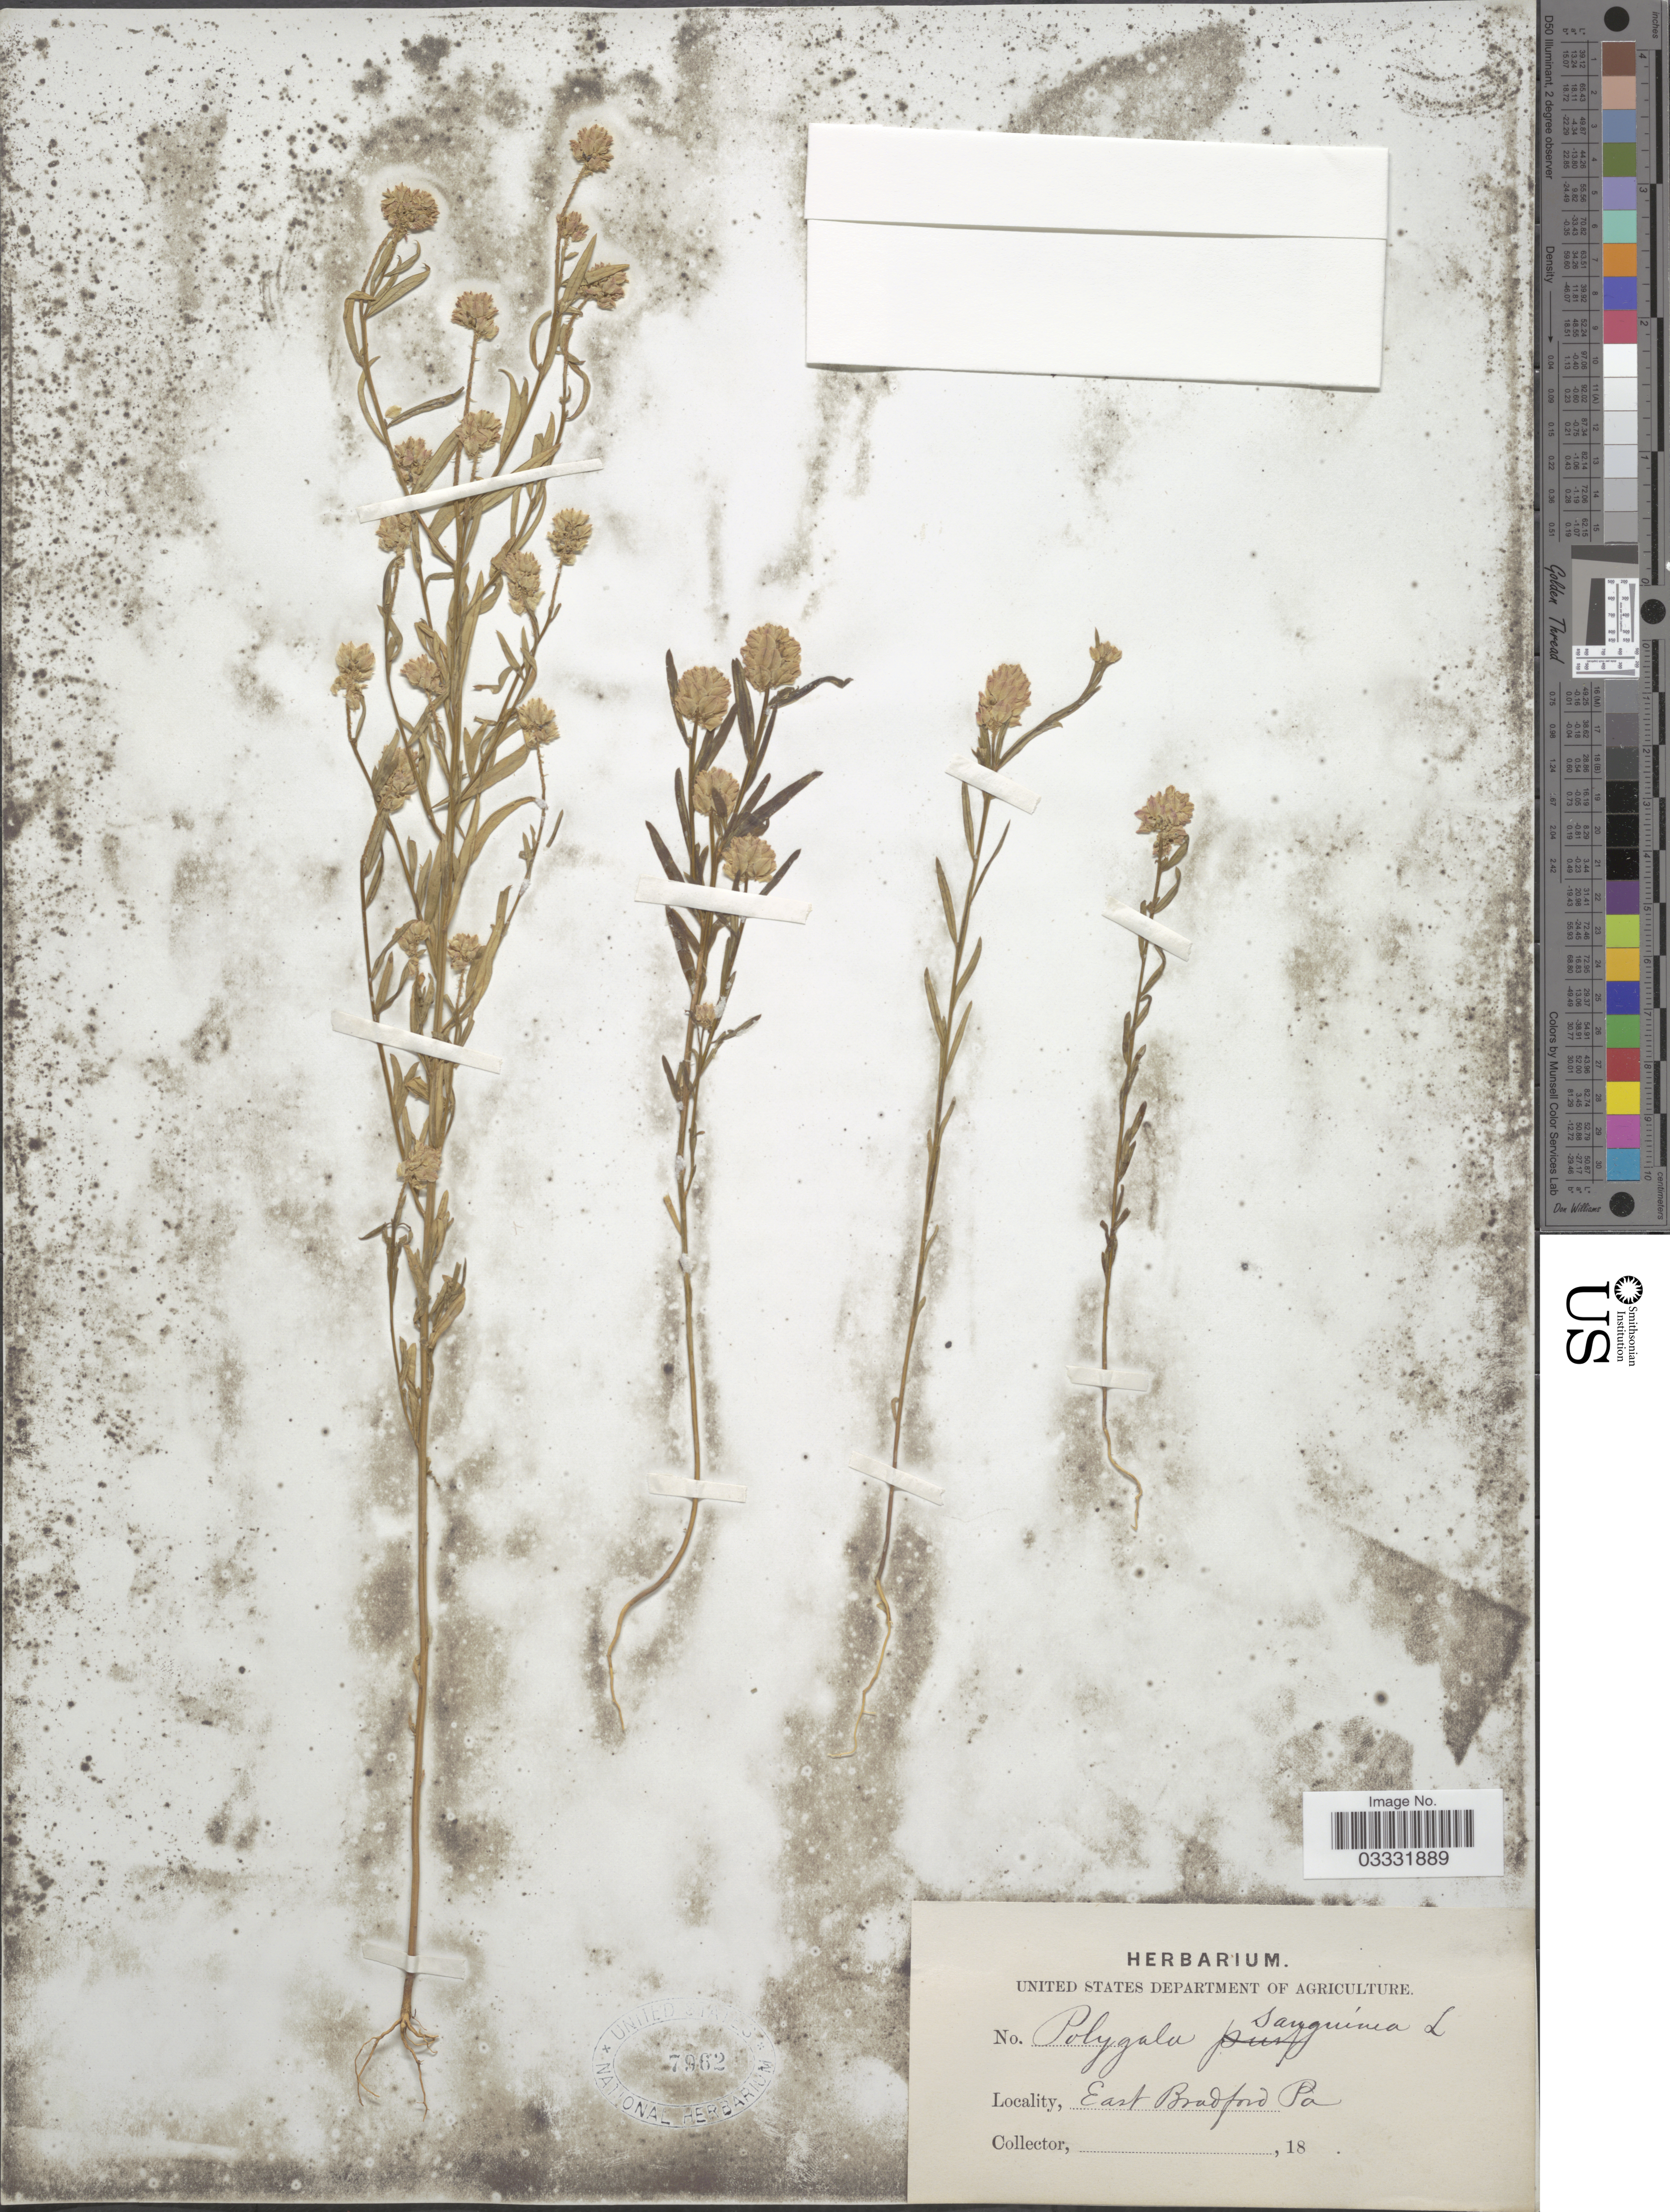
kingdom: Plantae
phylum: Tracheophyta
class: Magnoliopsida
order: Fabales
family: Polygalaceae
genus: Polygala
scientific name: Polygala sanguinea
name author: L.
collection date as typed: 18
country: United States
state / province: Pennsylvania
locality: East Bradford.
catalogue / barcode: US 7962